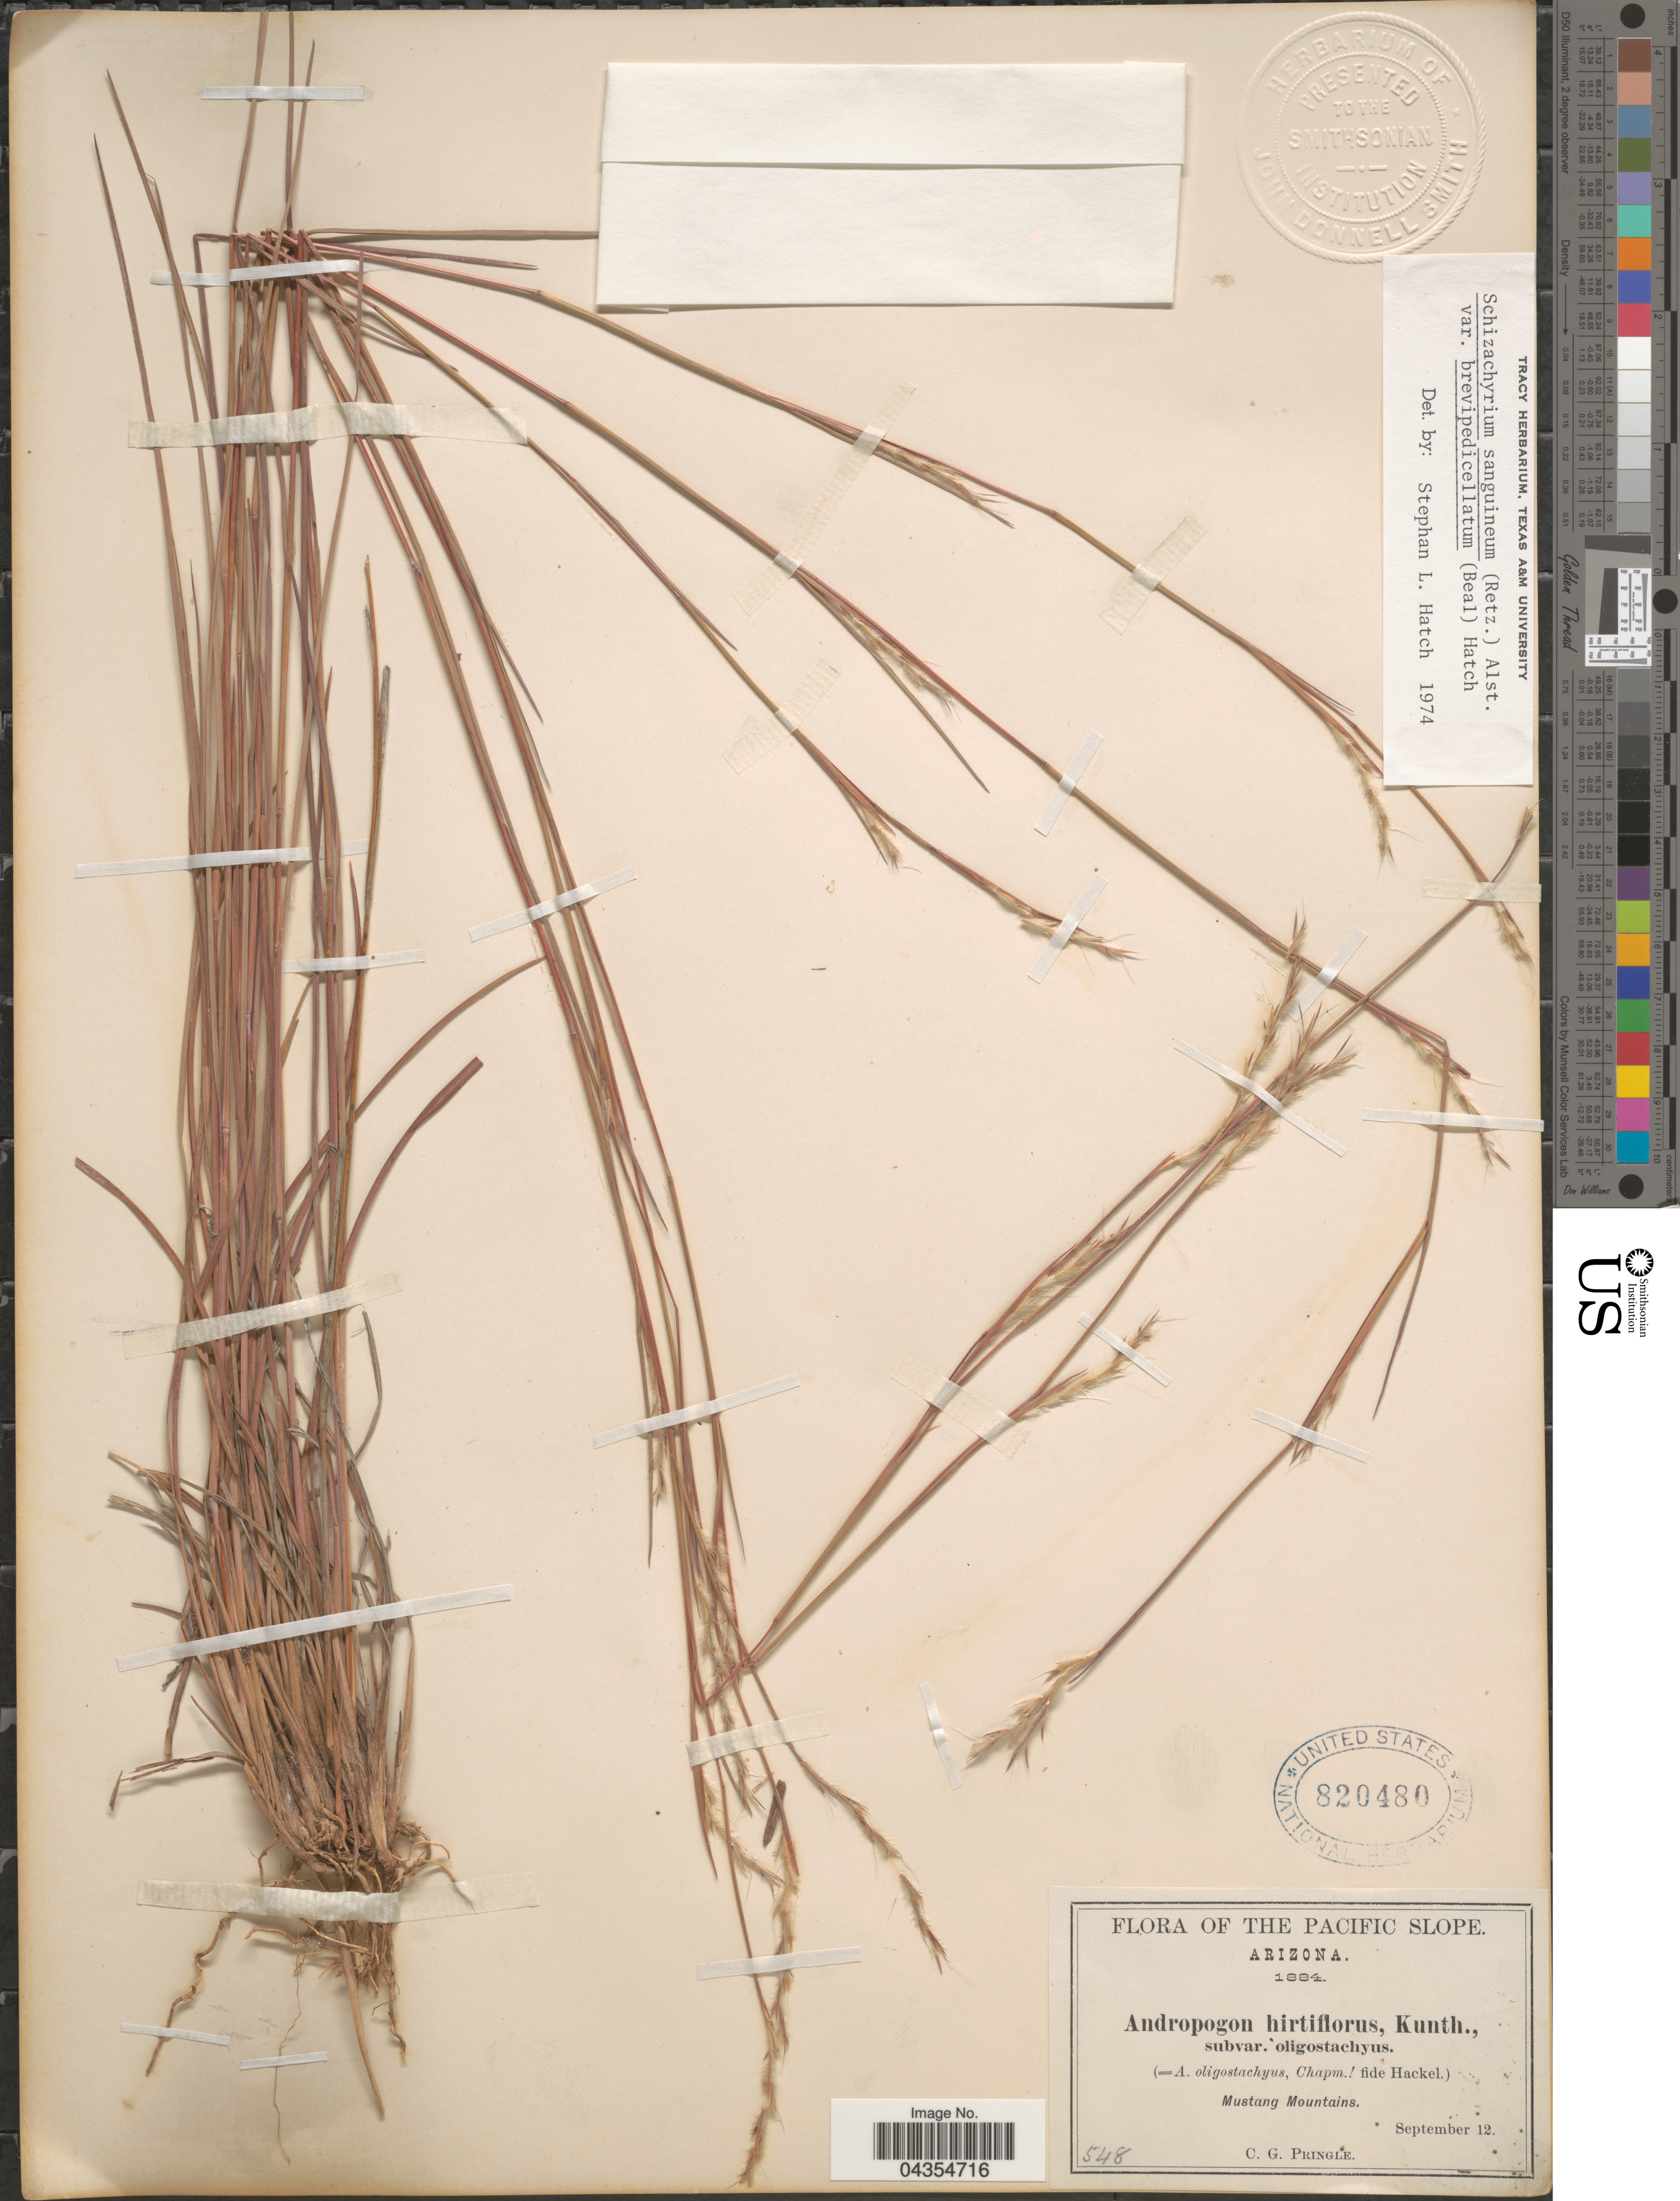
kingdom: Plantae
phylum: Tracheophyta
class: Liliopsida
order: Poales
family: Poaceae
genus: Schizachyrium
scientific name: Schizachyrium sanguineum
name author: (Retz.) Alston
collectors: C. G. Pringle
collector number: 548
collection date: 1884-09-12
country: United States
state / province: Arizona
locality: The Pacific Slope. Mustang Mountains.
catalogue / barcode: US 820480